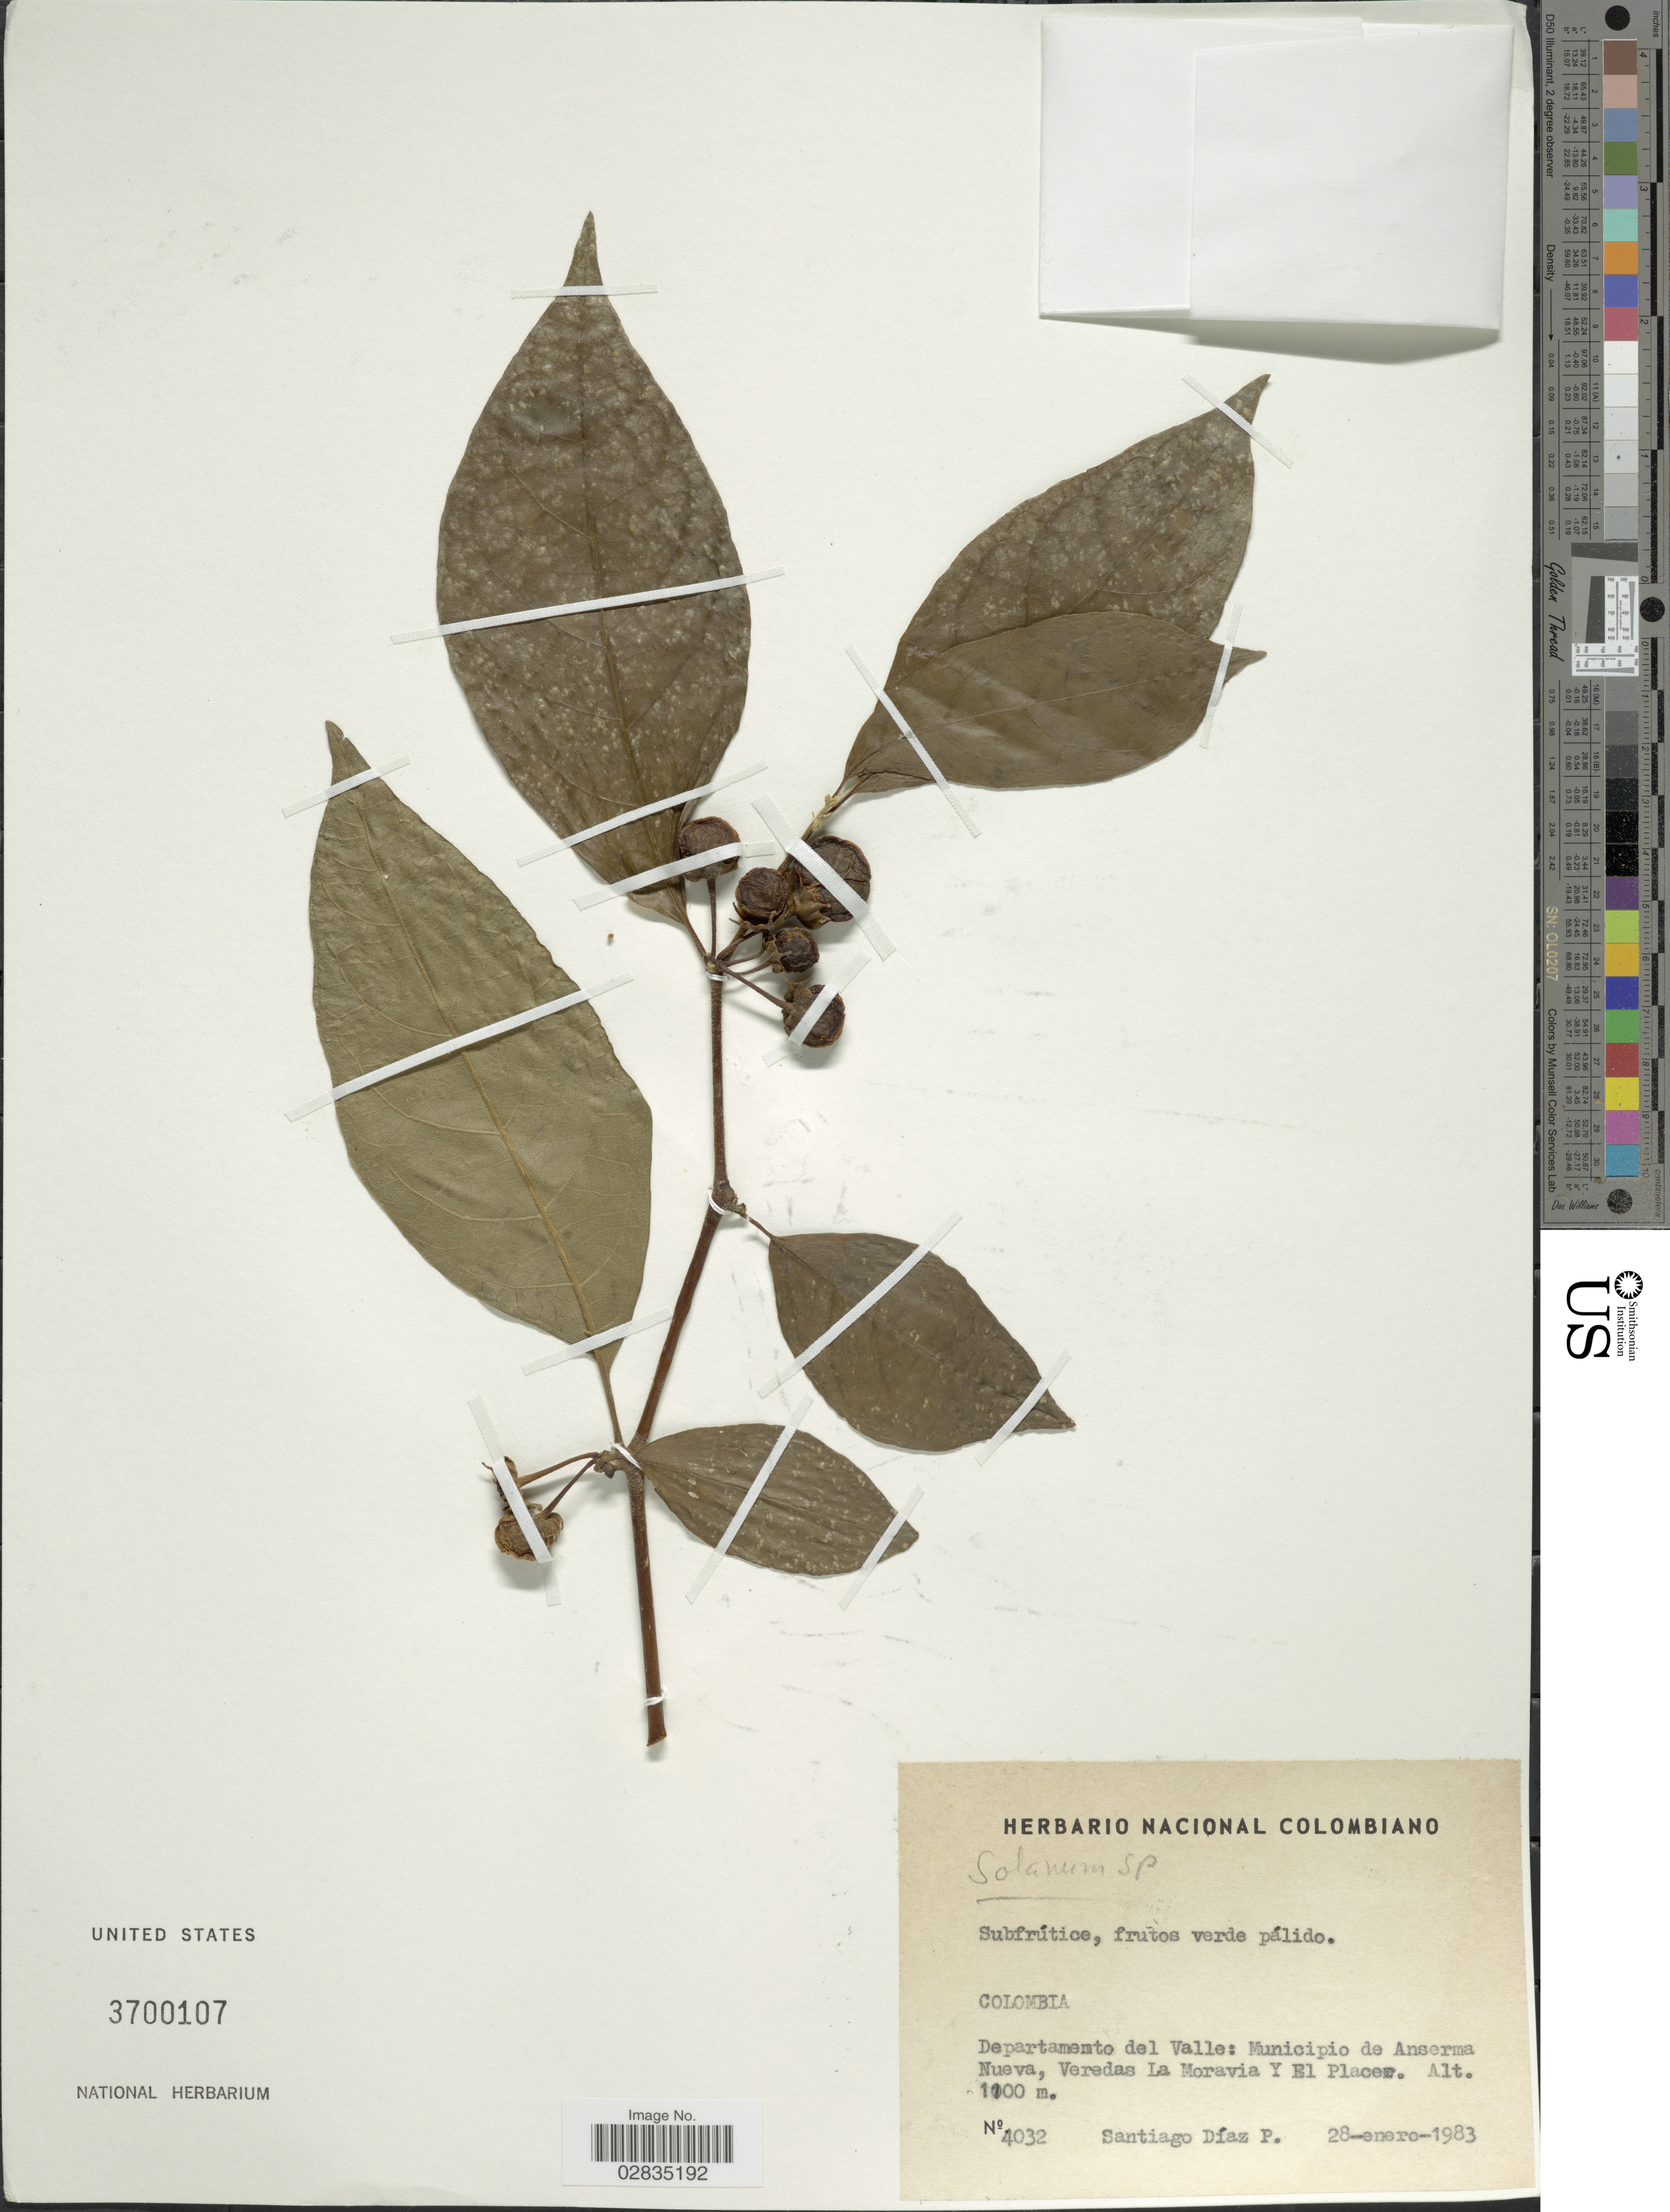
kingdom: Plantae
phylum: Tracheophyta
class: Magnoliopsida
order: Solanales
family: Solanaceae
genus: Lycianthes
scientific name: Lycianthes sp.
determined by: Knapp, S. D.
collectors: S. Diaz P.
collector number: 4032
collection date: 1983-01-28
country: Colombia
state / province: Valle del Cauca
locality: Departamento del Valle: Municipio de Anserma Nueva, Veredas La Moravia y El Placer.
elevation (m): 1100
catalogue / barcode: US 3700107